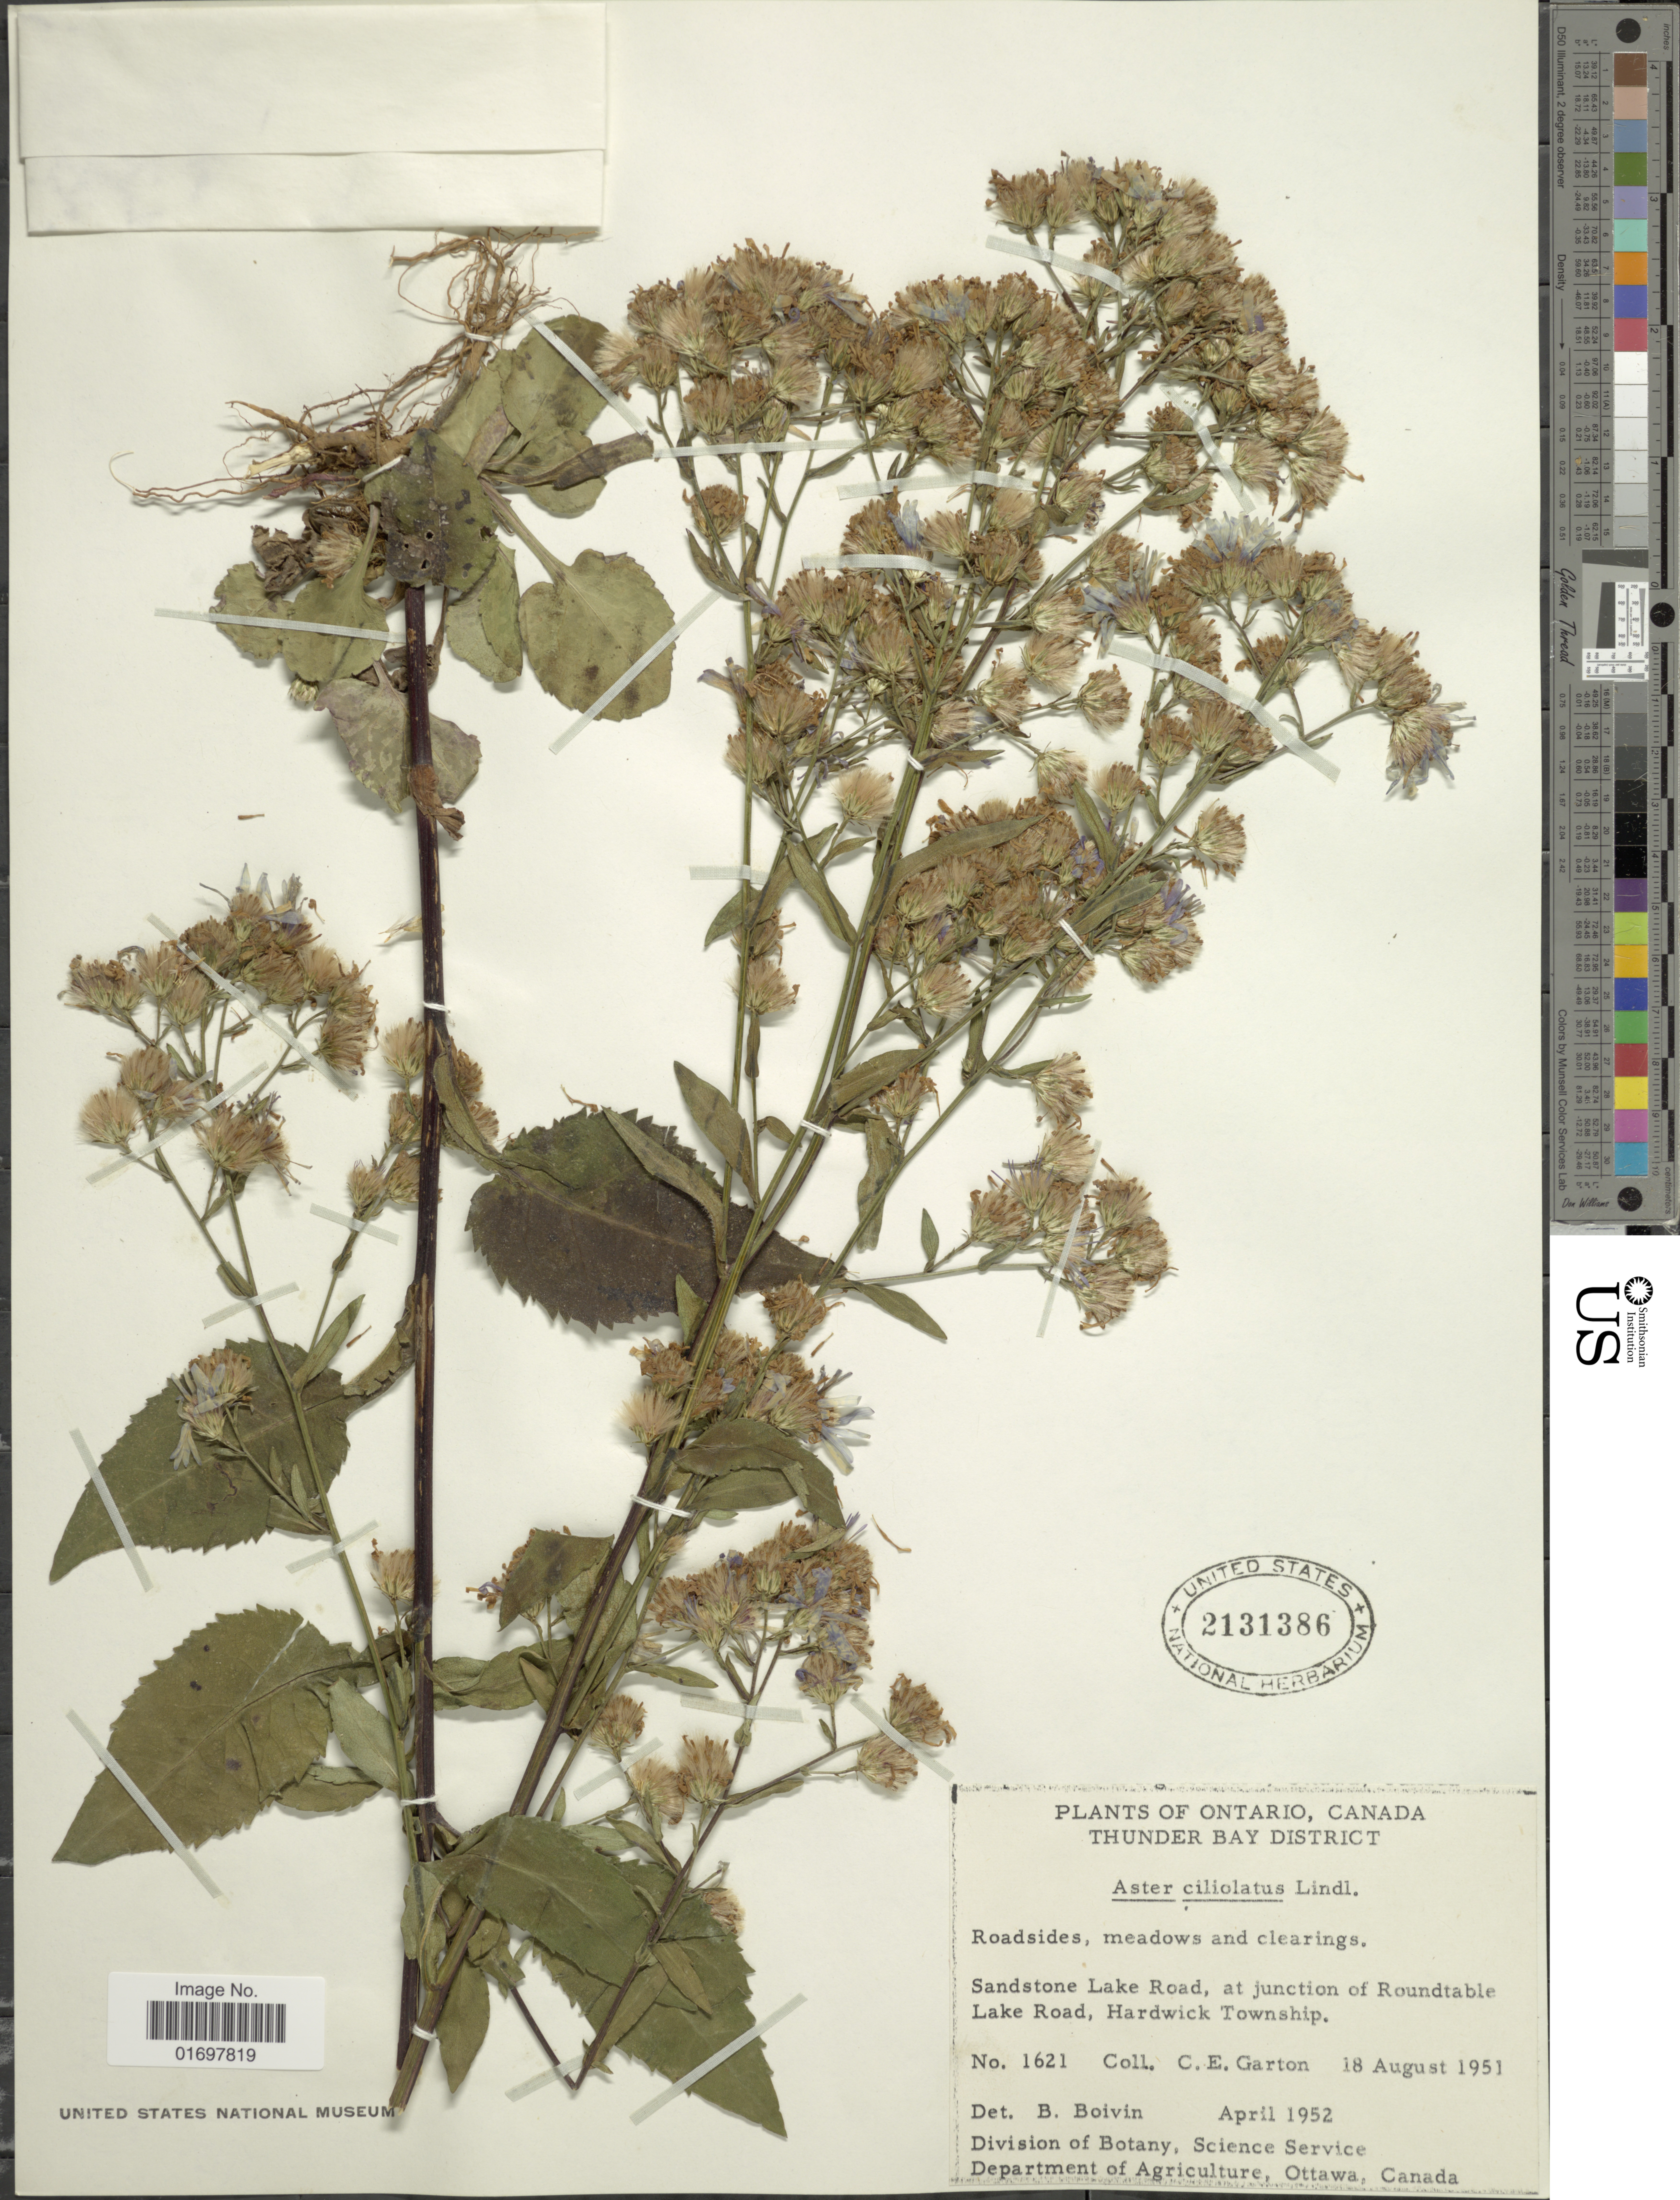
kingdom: Plantae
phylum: Tracheophyta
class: Magnoliopsida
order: Asterales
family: Asteraceae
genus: Symphyotrichum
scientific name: Symphyotrichum ciliolatum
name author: (Lindl.) Á. Löve & D. Löve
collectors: C. E. Garton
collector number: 1621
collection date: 1951-08-18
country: Canada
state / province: Ontario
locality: Ontario, Canada, Thunder Bay District, Sandstone Lake Road, at junction of Roundtable Lake Road, Hardwick Township.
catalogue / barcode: US 2131386